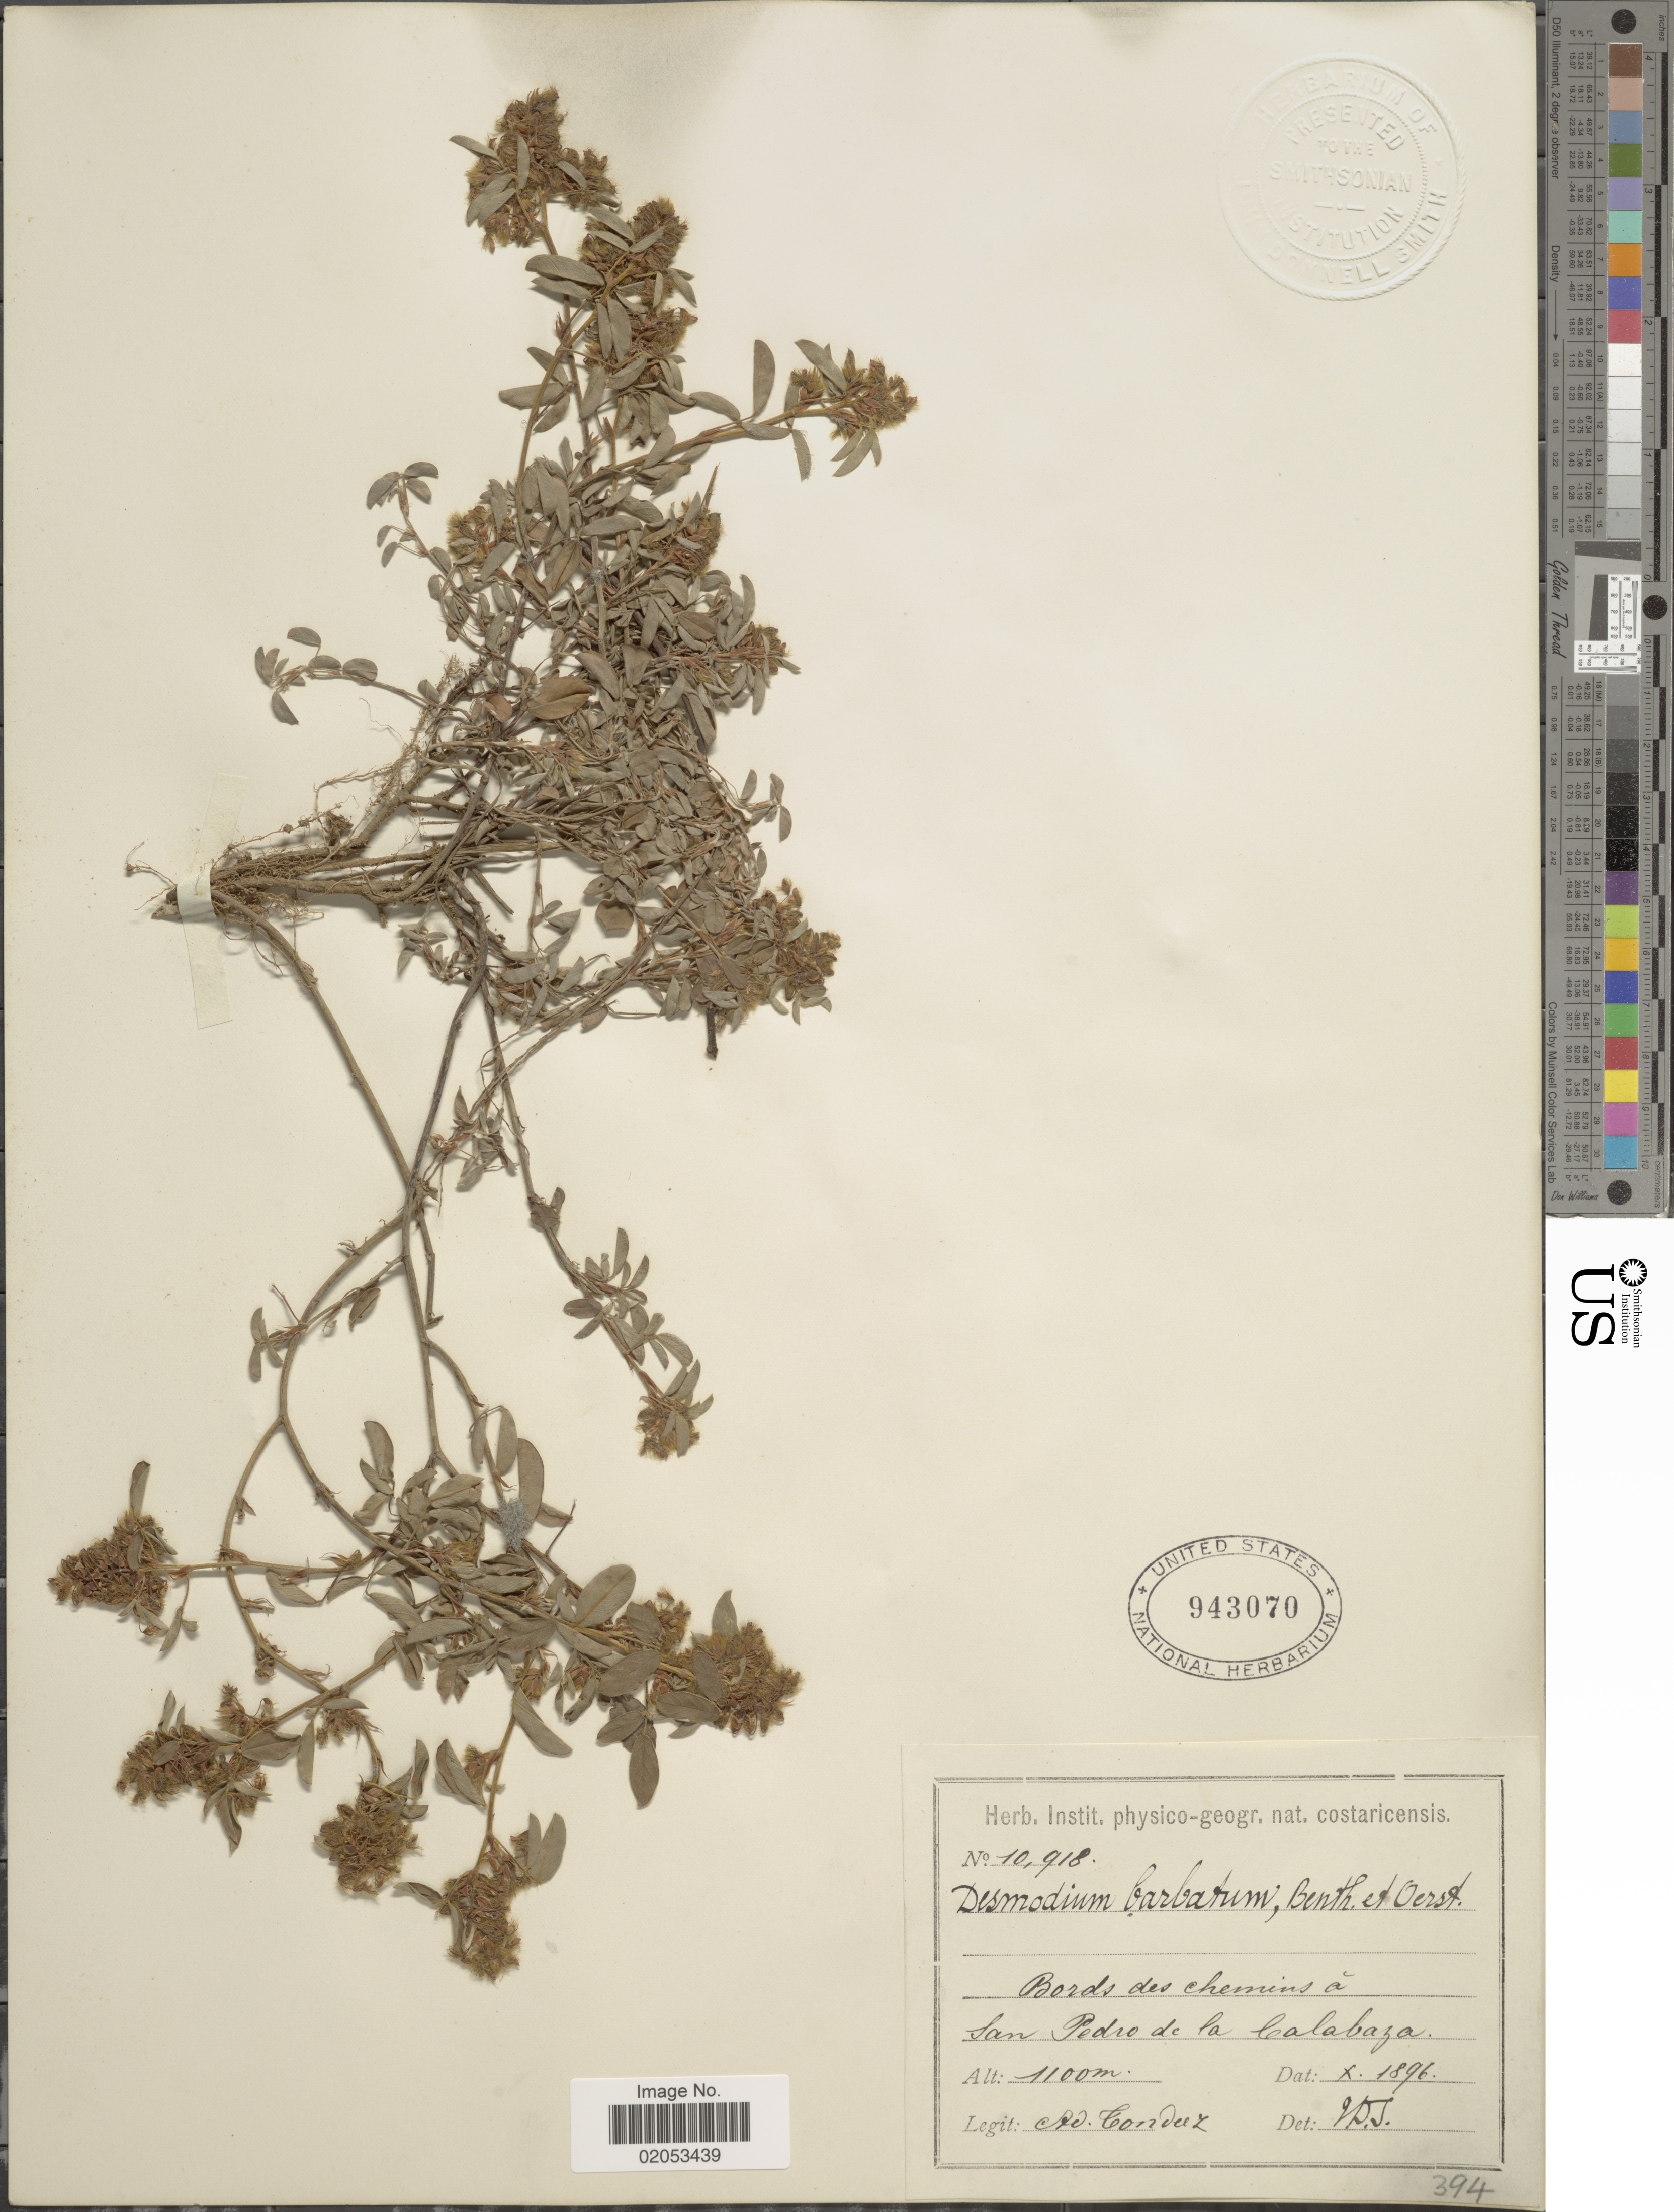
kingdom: Plantae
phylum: Tracheophyta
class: Magnoliopsida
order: Fabales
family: Fabaceae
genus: Grona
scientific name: Grona barbata var. barbata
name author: (L.) H. Ohashi & K. Ohashi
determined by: Strong, Mark T., (BOT), Smithsonian Institution - National Museum of Natural History (UNITED STATES)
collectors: A. Tonduz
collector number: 10918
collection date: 1896-10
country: Costa Rica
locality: Bords des chemins a San Pedro de la Calabaza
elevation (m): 1100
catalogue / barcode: US 943070